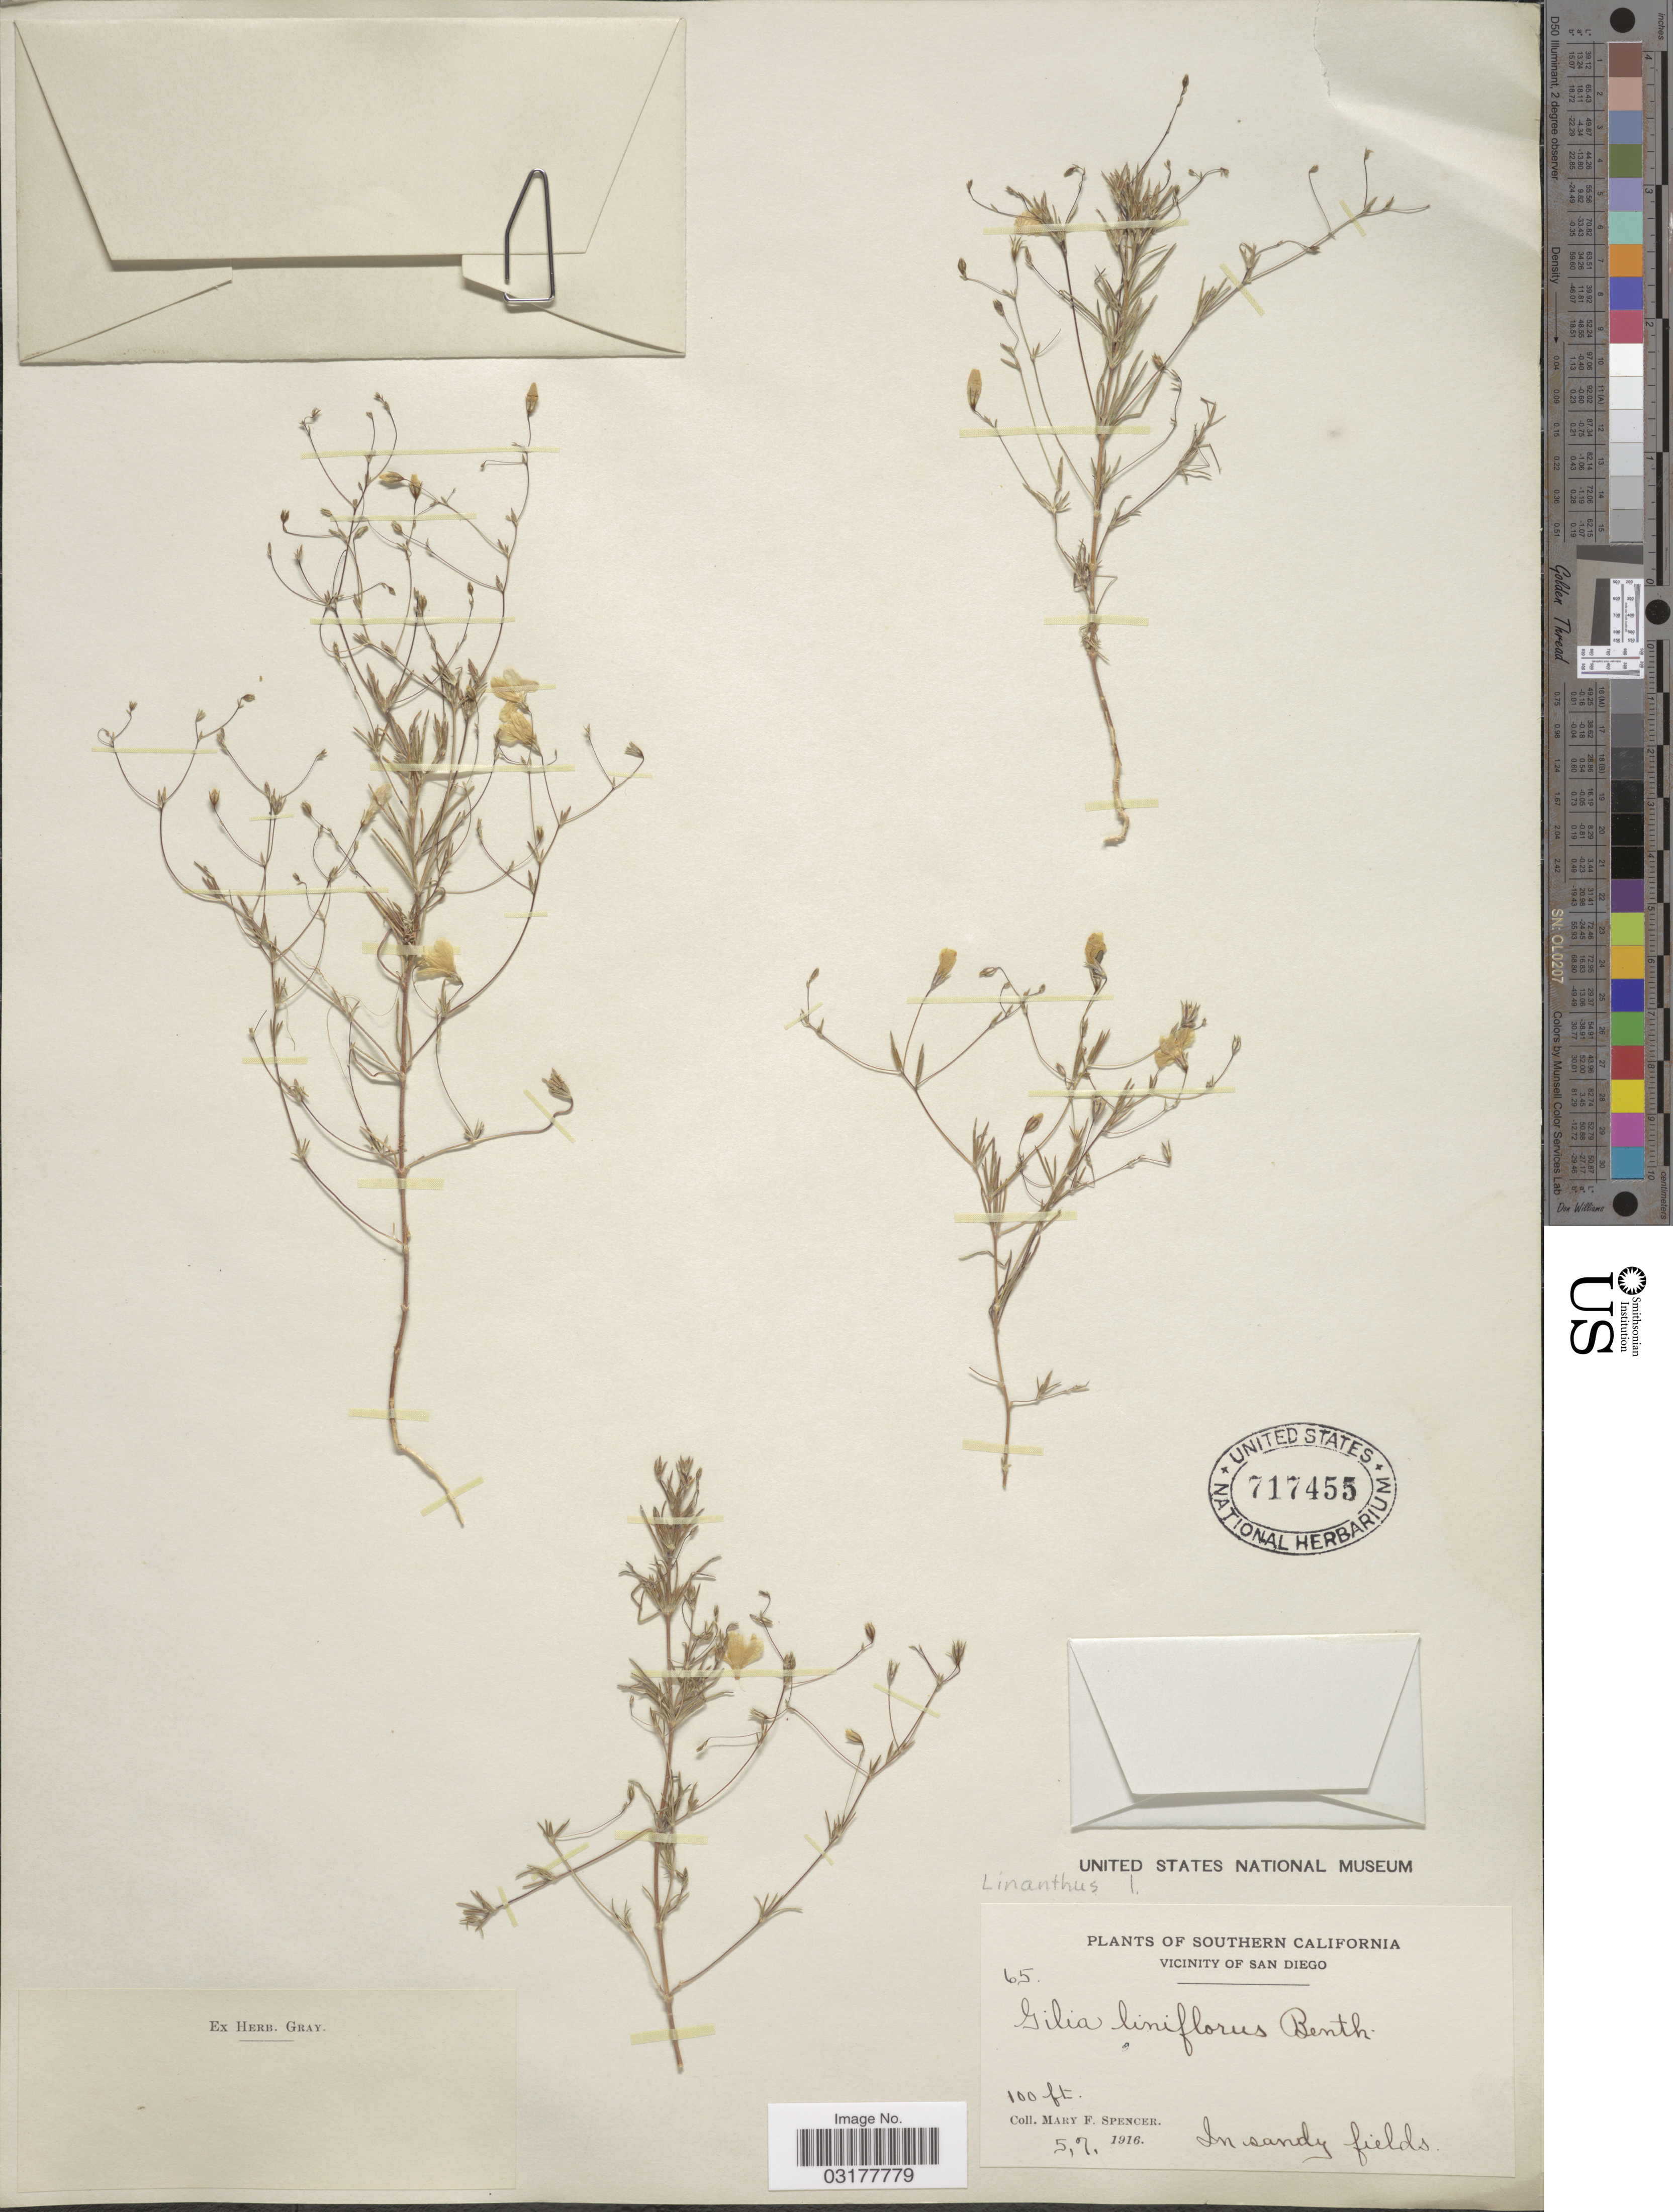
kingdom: Plantae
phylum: Tracheophyta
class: Magnoliopsida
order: Ericales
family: Polemoniaceae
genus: Leptosiphon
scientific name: Leptosiphon liniflorus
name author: (Benth.) J.M. Porter & L.A. Johnson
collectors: M. Spencer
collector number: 65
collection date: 1916-05-07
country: United States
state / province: California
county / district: San Diego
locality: Southern California. Vicinity of San Diego.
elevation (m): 30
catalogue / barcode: US 717455